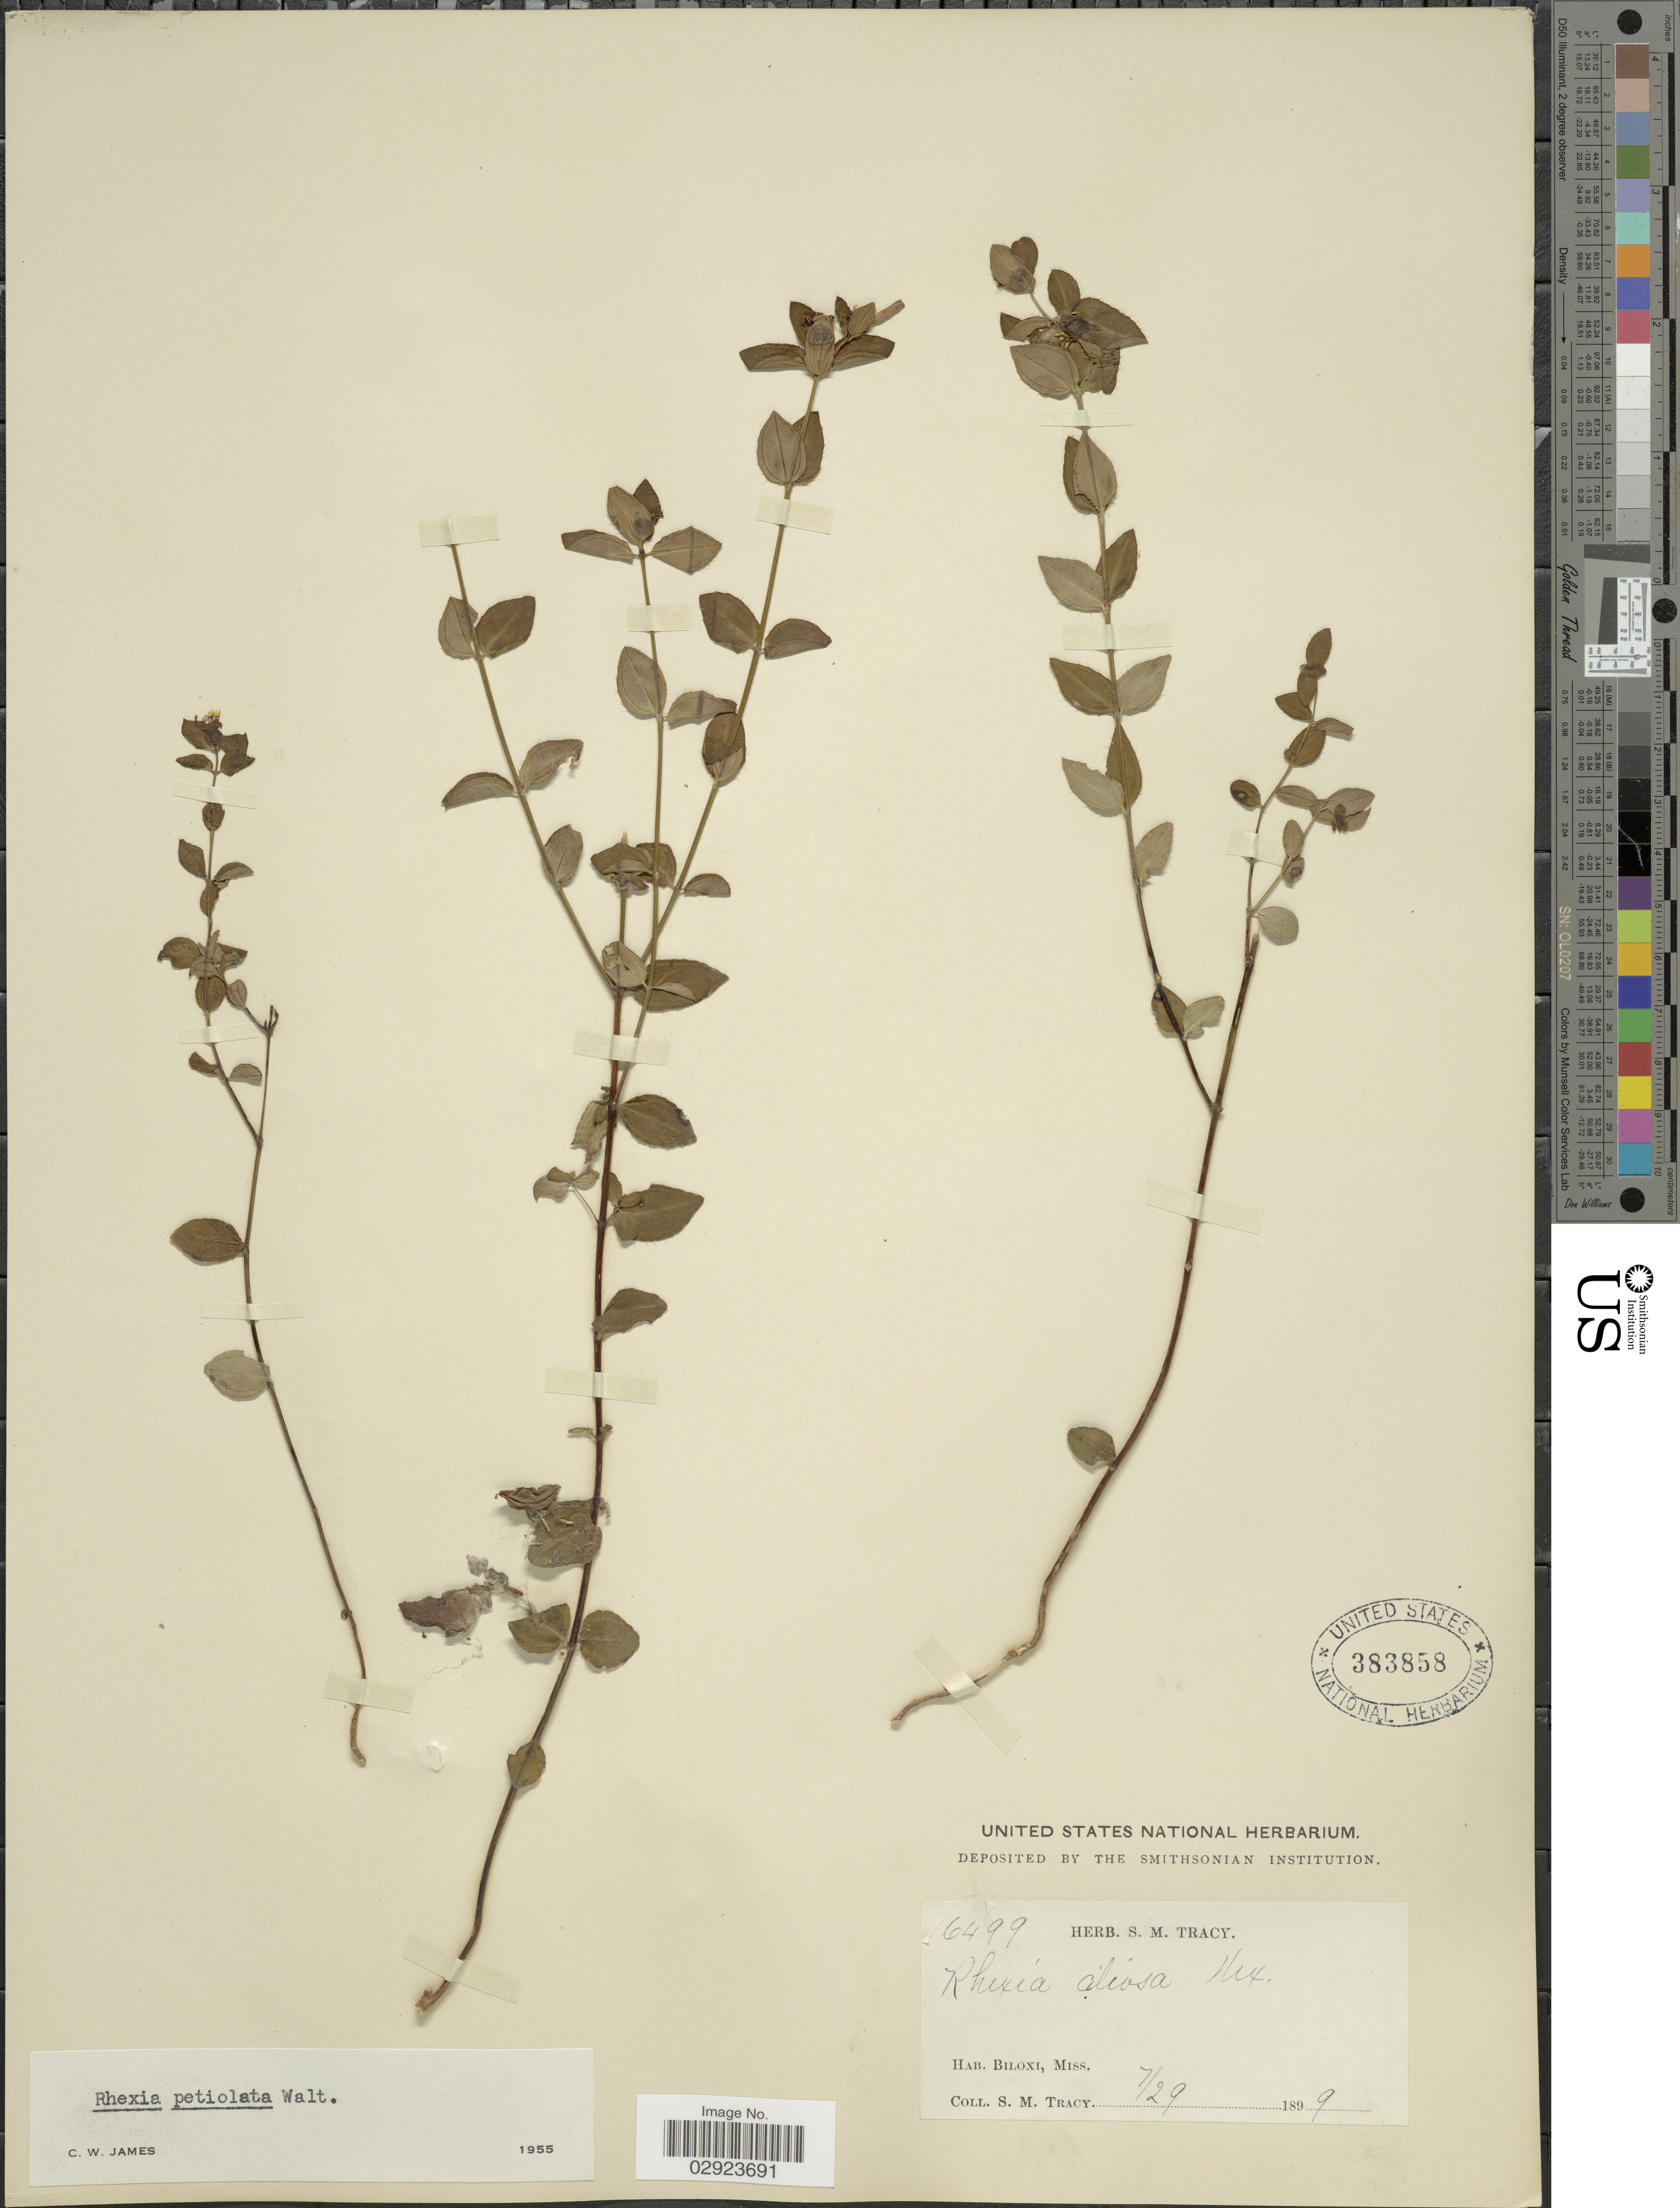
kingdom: Plantae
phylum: Tracheophyta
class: Magnoliopsida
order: Myrtales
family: Melastomataceae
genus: Rhexia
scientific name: Rhexia petiolata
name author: Walter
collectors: S. M. Tracy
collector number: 6499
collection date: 1899-07-29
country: United States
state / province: Mississippi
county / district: Harrison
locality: Biloxi, Miss.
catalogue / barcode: US 383858